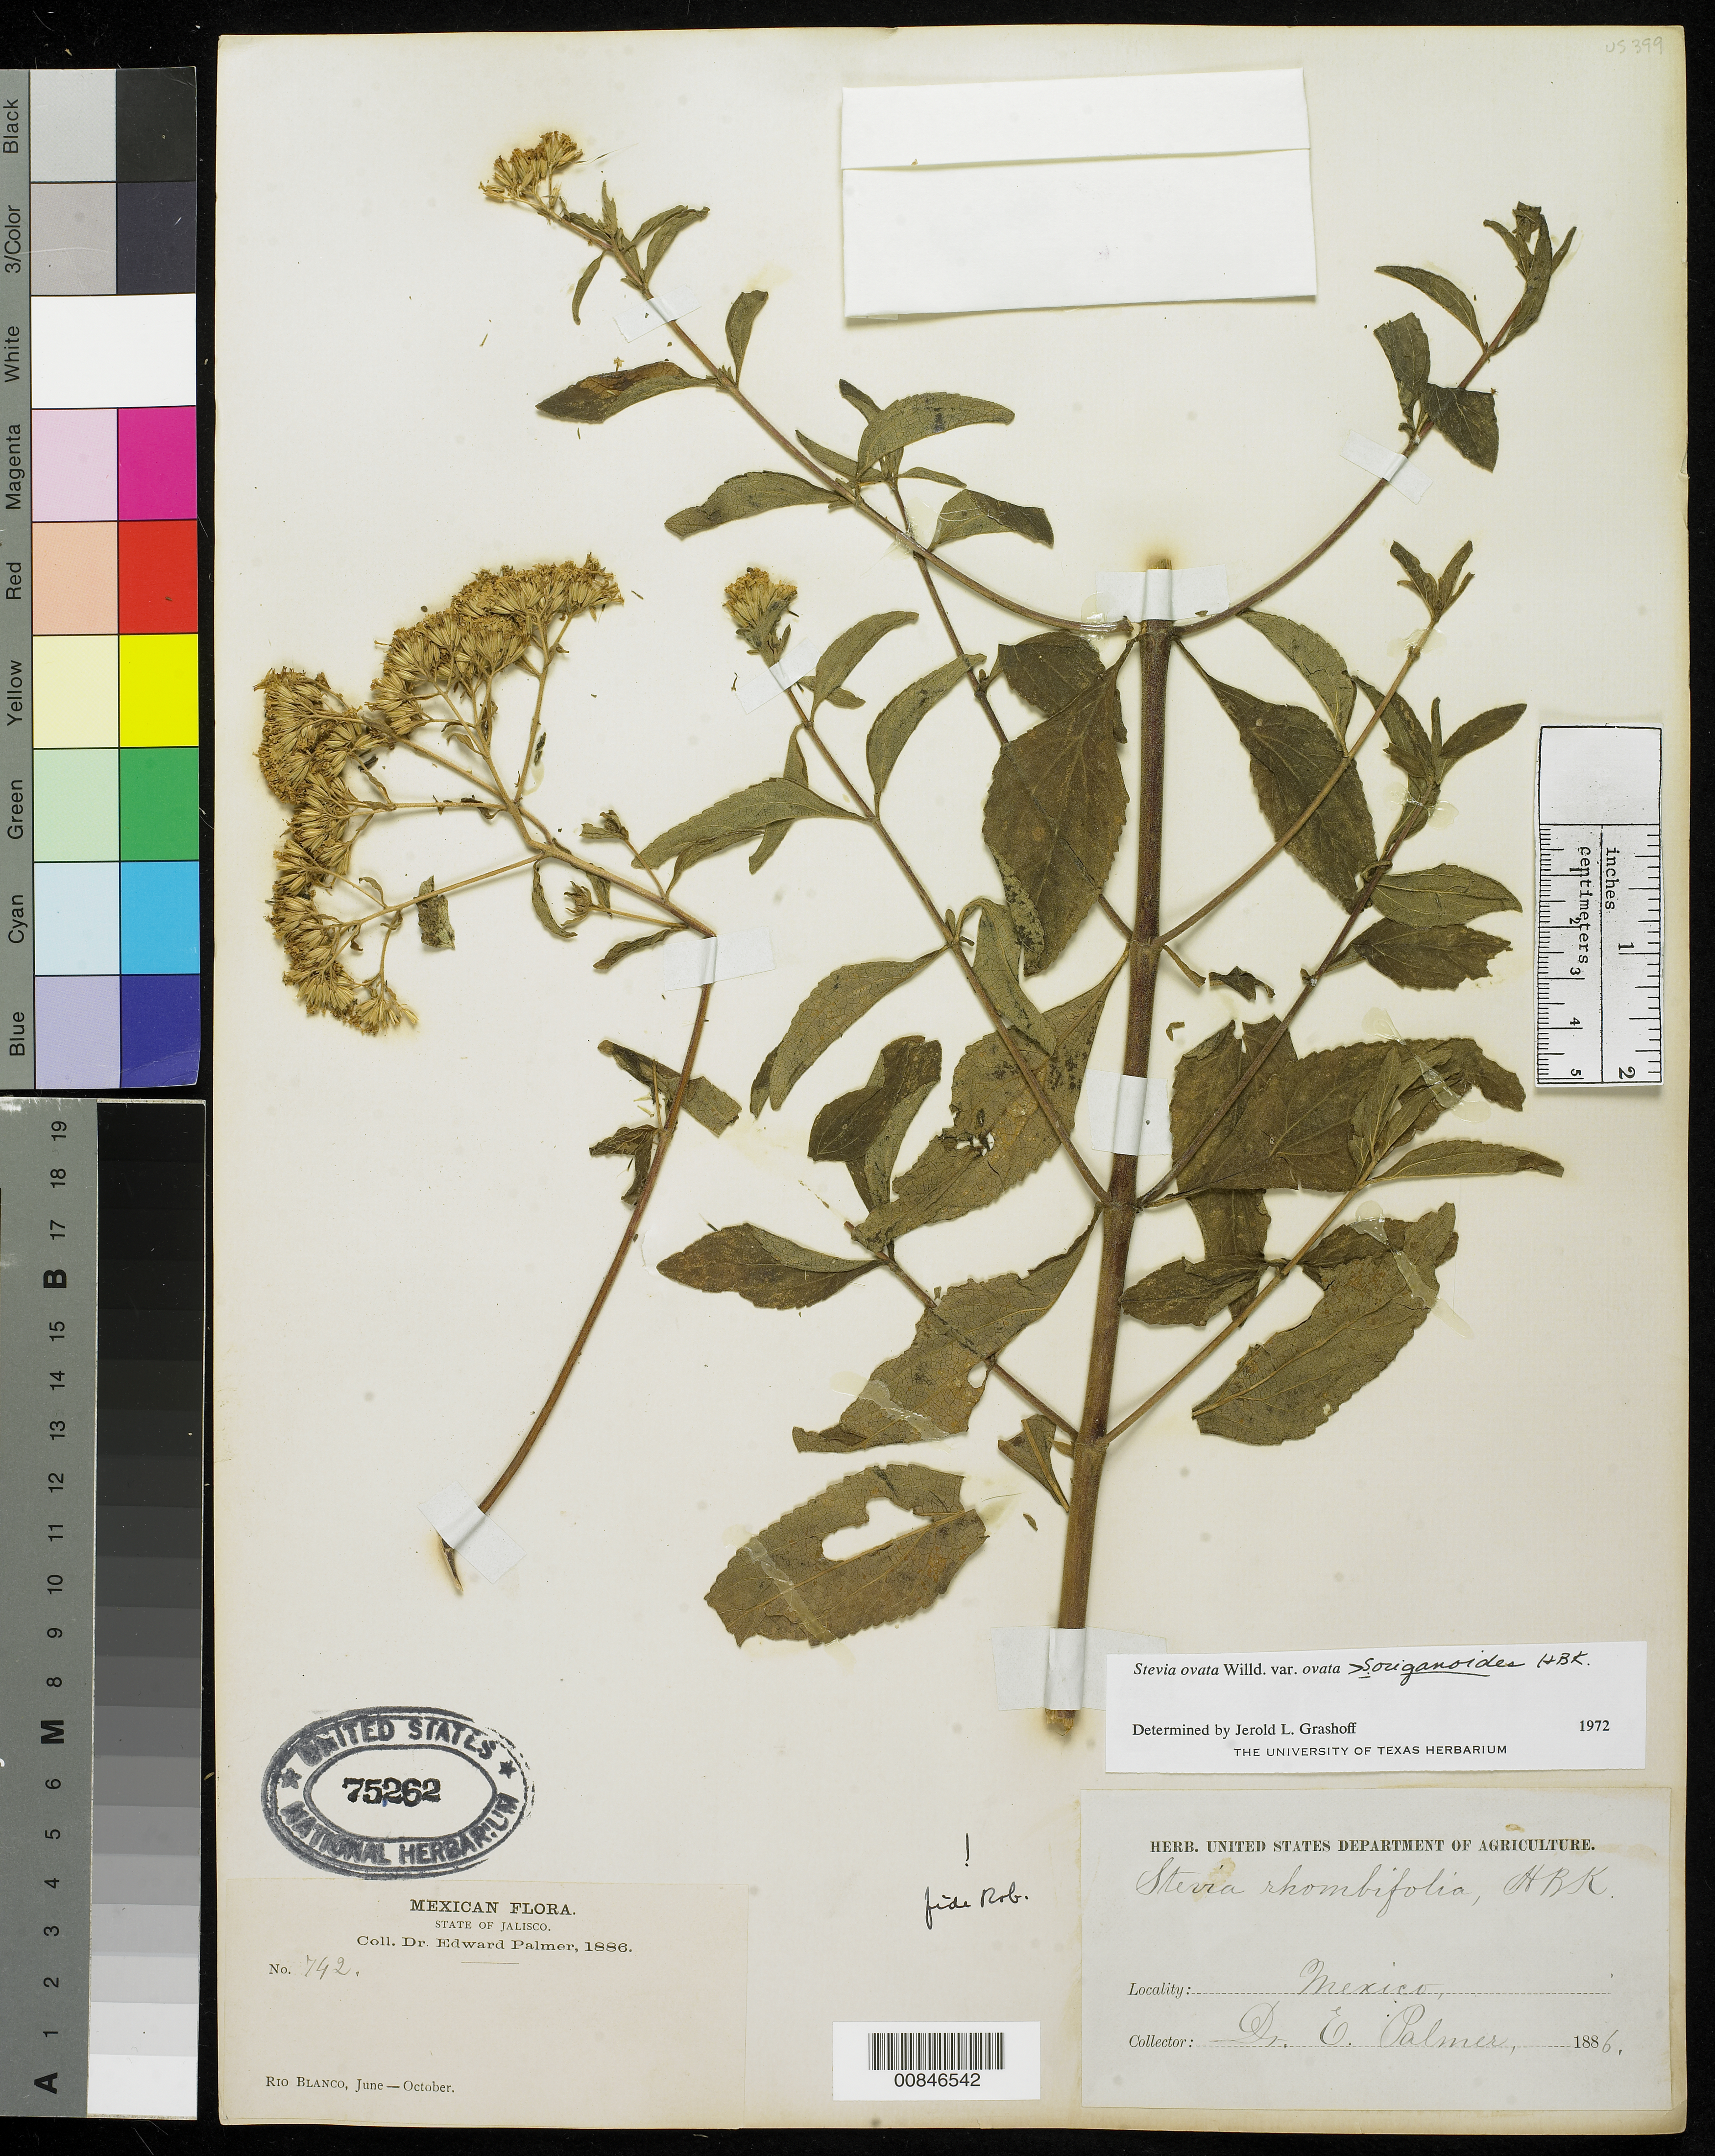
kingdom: Plantae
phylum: Tracheophyta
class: Magnoliopsida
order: Asterales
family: Asteraceae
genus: Stevia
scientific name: Stevia ovata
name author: Willd.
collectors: E. Palmer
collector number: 742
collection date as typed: Jun 1886 to -- Oct 1886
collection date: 1886-06/1886-10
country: Mexico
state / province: Jalisco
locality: Rio Blanco, Jalisco.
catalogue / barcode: US 75262